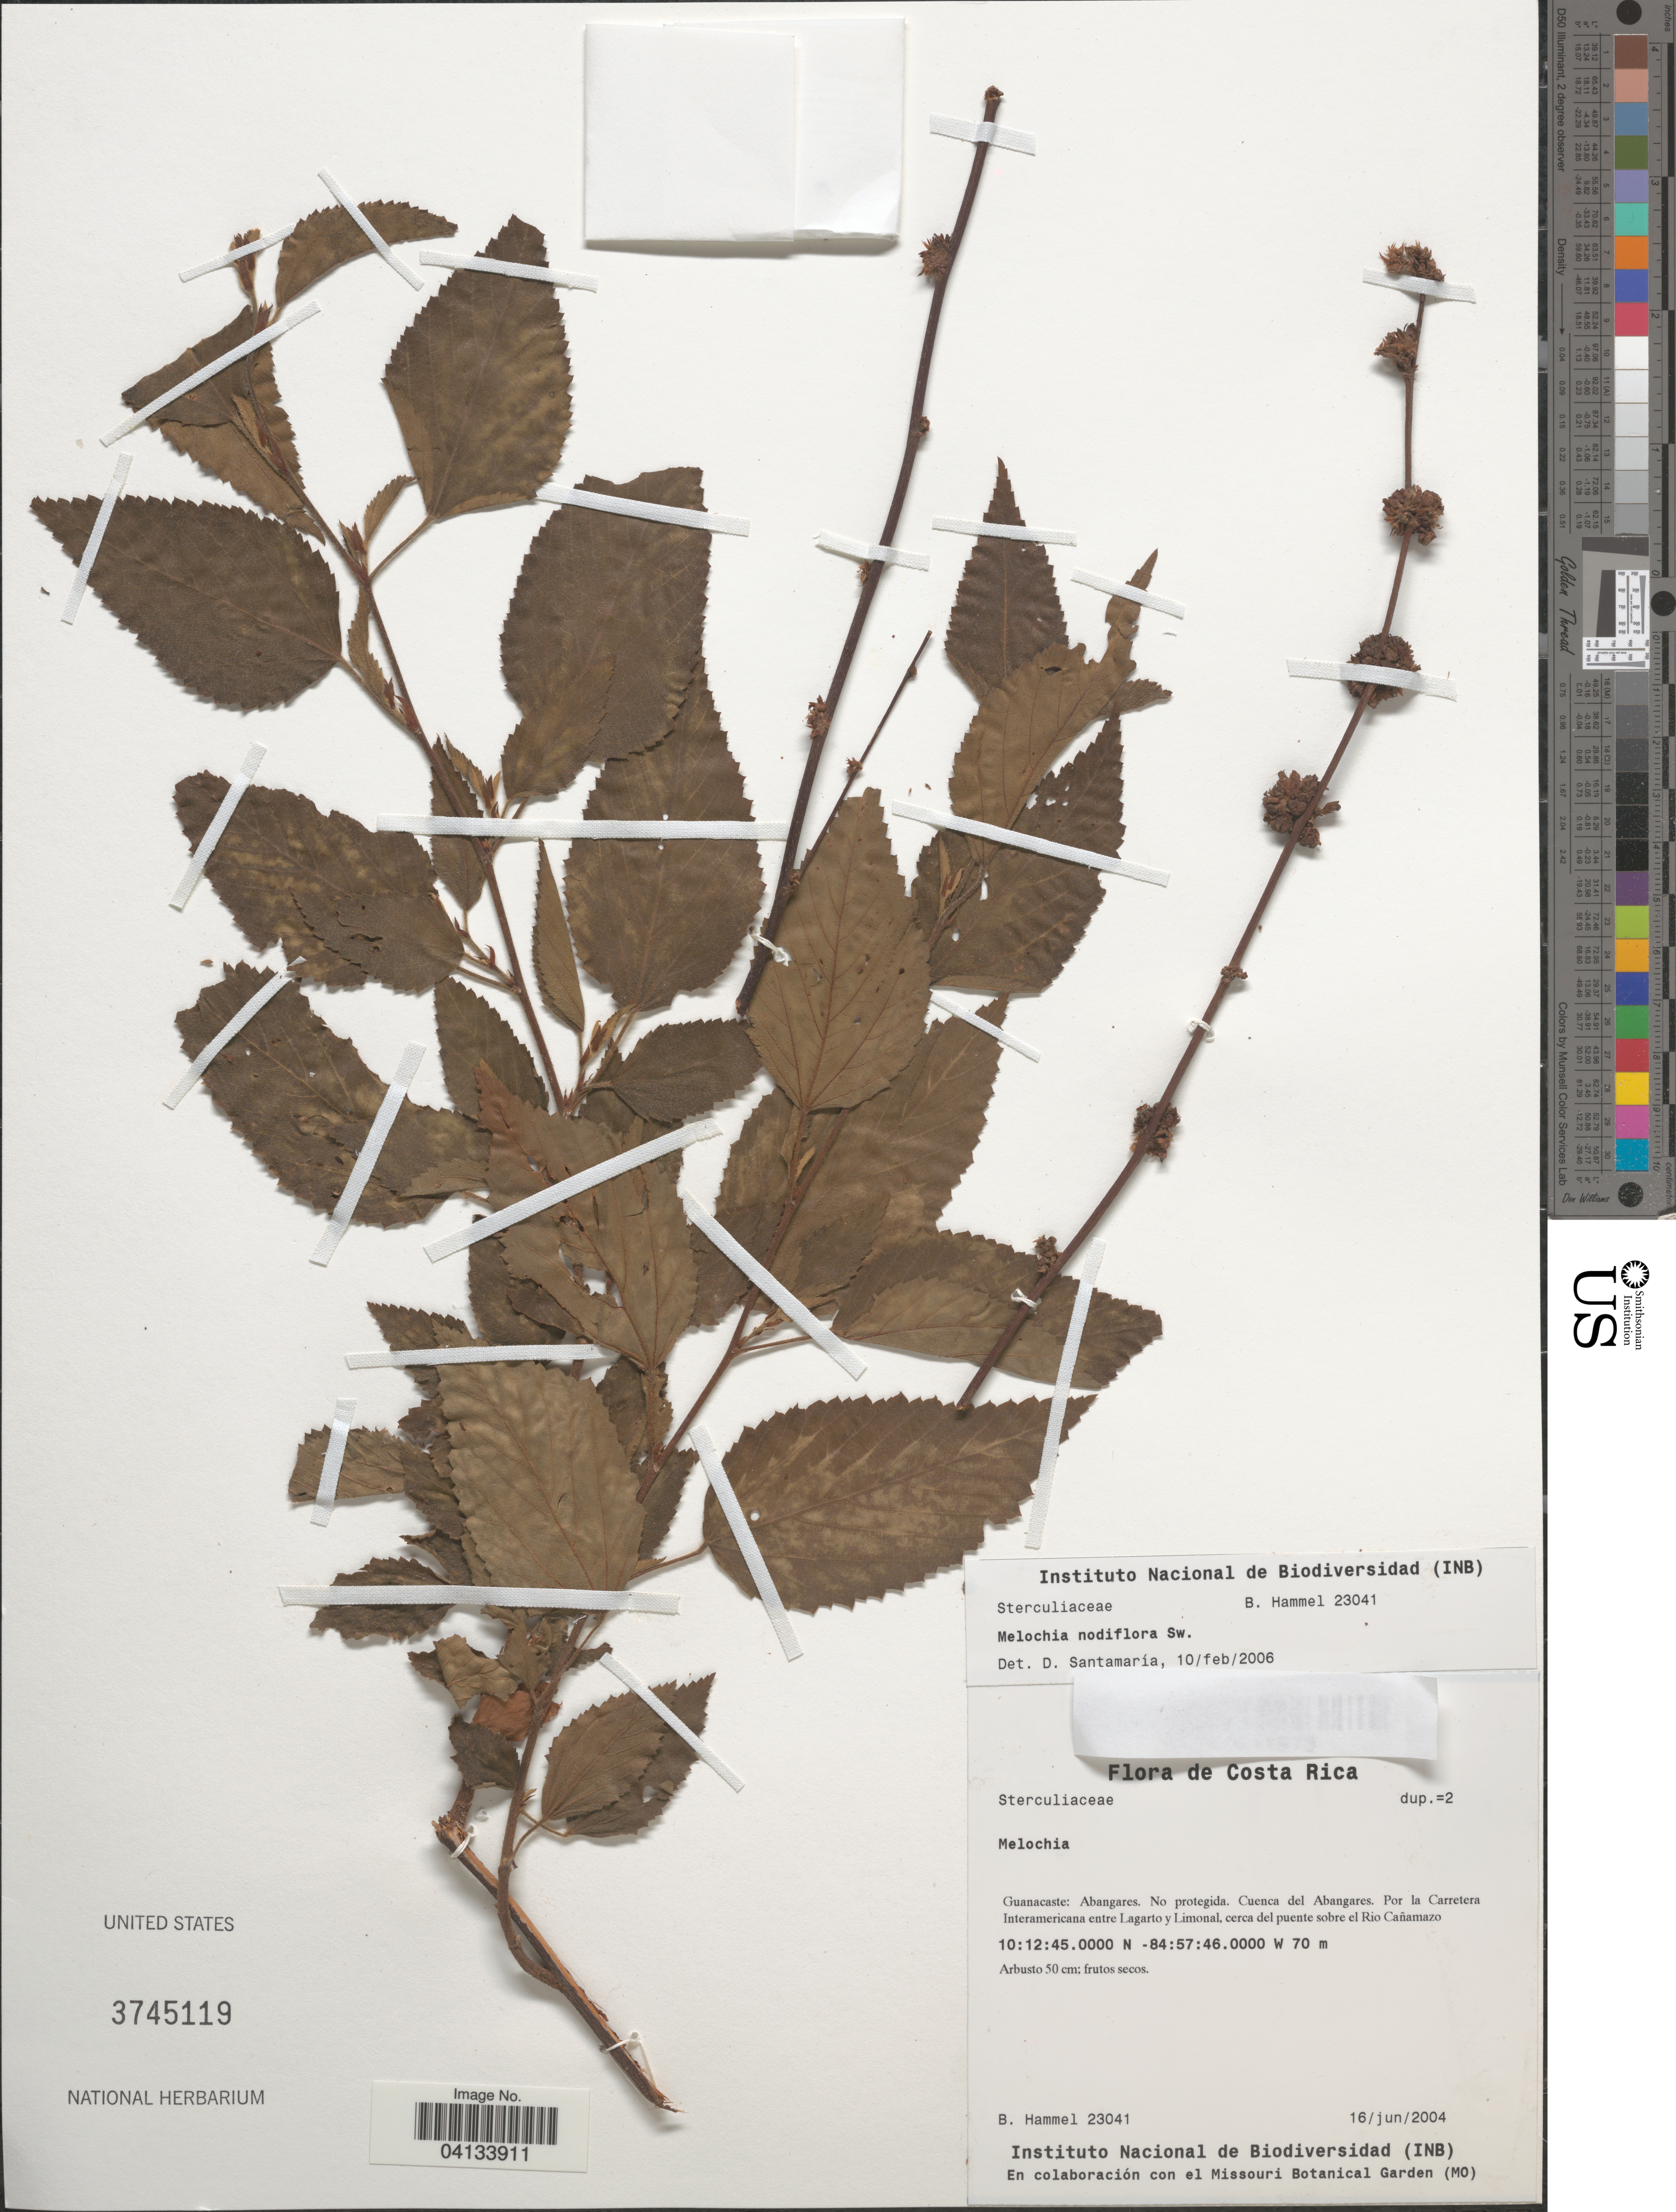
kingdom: Plantae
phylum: Tracheophyta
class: Magnoliopsida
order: Malvales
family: Malvaceae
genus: Melochia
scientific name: Melochia nodiflora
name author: Sw.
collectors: B. Hammel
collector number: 23041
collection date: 2004-06-16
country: Costa Rica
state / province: Guanacaste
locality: Abangares. No protegida. Cuenca del Abangares. Por la Carretera Interamericana entre Lagarto y Limonal, cerca del puente sobre el Rio Cañamazo.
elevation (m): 70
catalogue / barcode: US 3745119